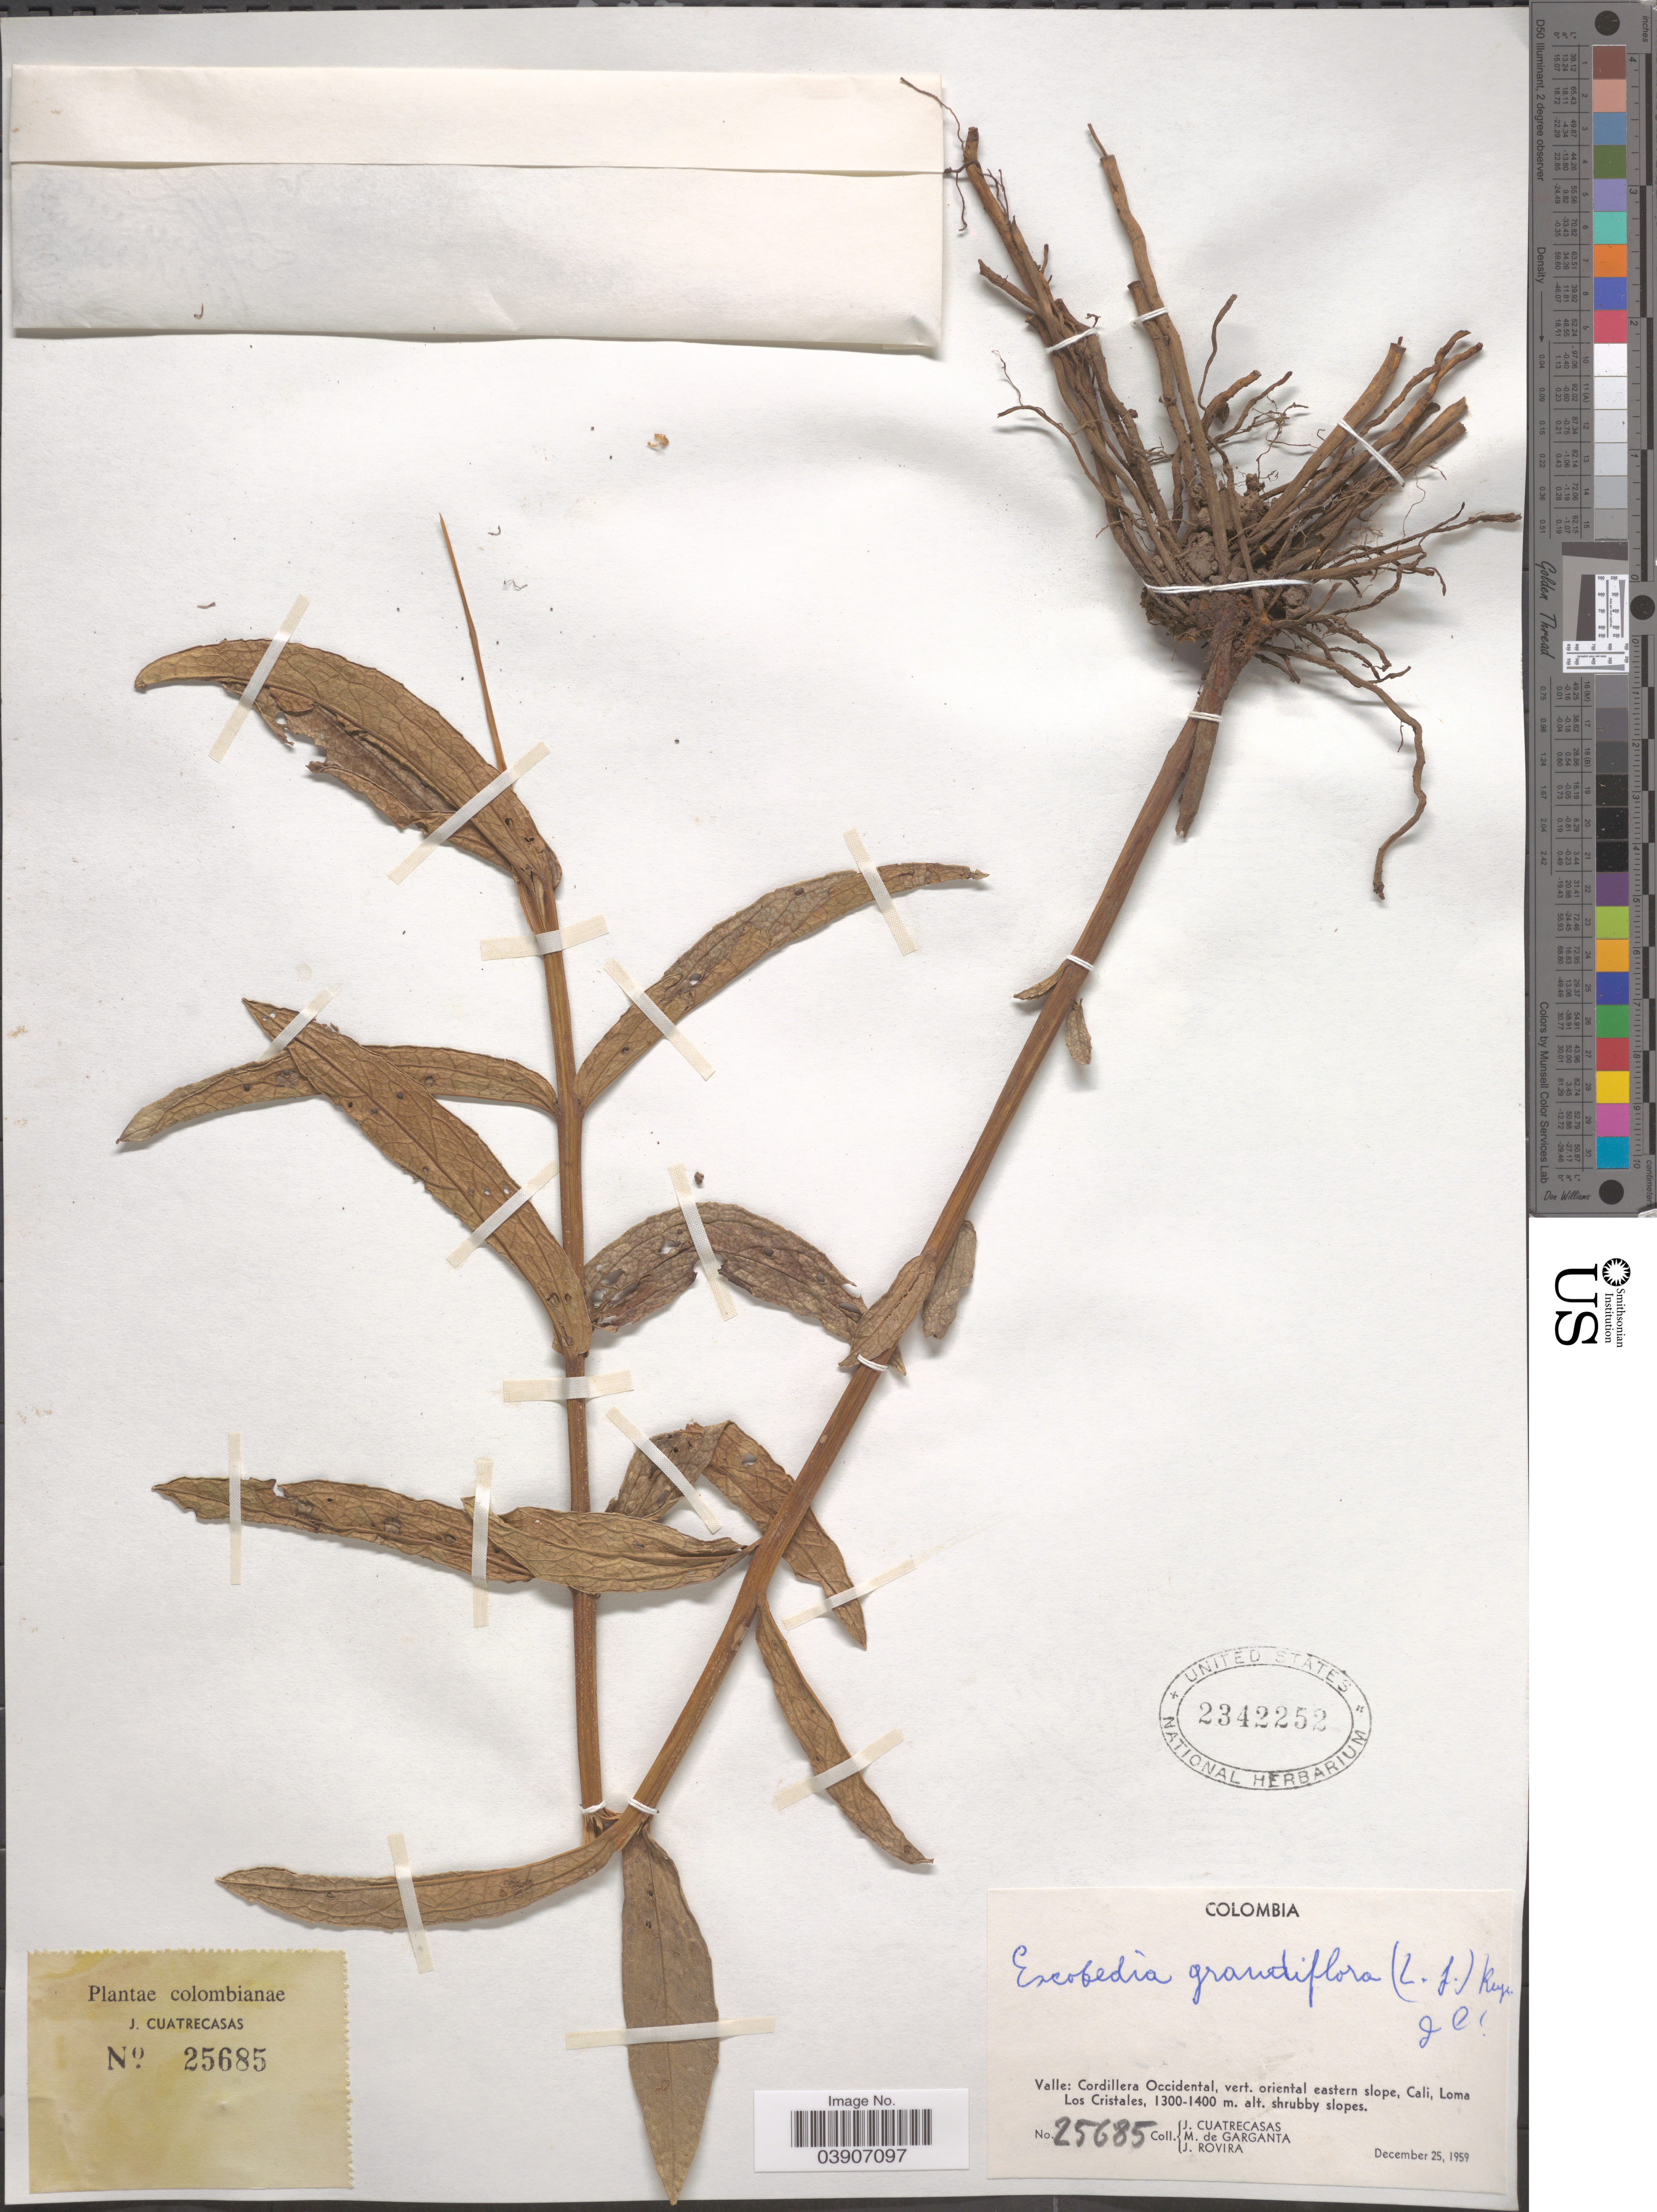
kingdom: Plantae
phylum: Tracheophyta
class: Magnoliopsida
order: Lamiales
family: Orobanchaceae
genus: Escobedia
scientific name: Escobedia grandiflora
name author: (L. f.) Kuntze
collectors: J. Cuatrecasas, M. Garganta & J. Rovira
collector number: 25685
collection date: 1959-12-25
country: Colombia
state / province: Valle del Cauca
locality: Valle: Cordillera Occidental, vert. oriental eastern slope, Cali, Loma Los Cristales.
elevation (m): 1300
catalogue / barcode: US 2342252